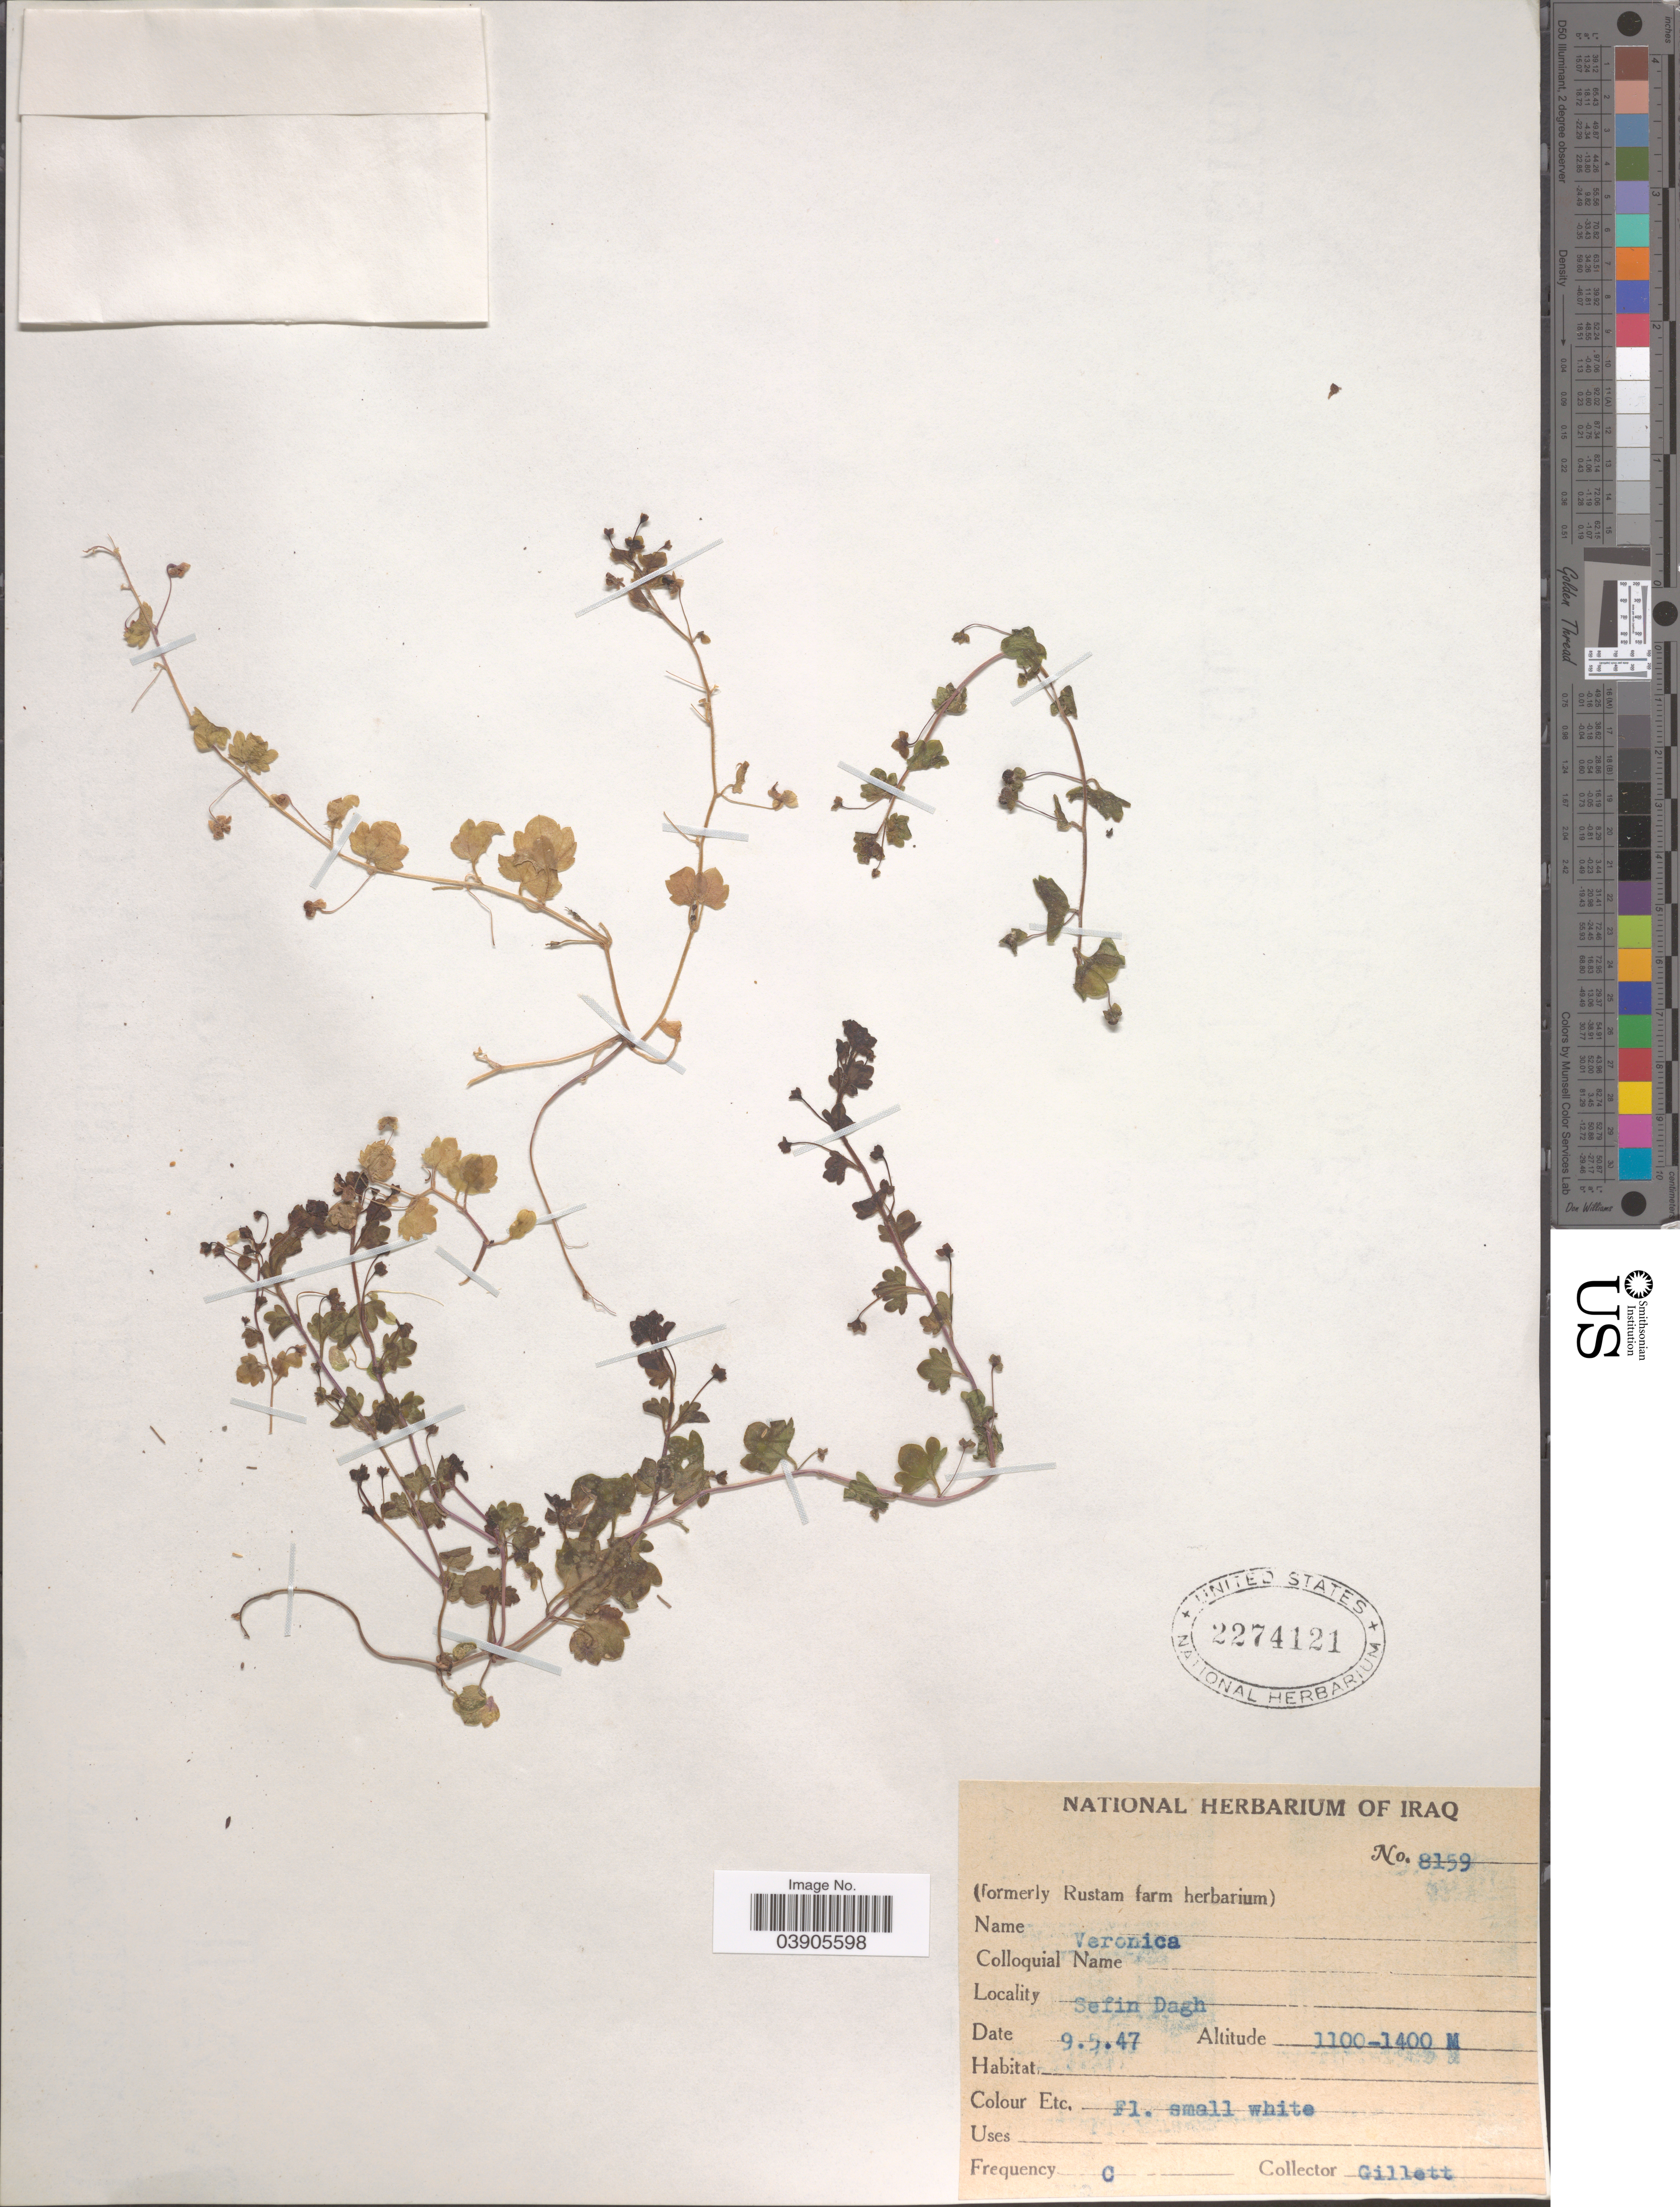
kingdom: Plantae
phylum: Tracheophyta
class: Magnoliopsida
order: Lamiales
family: Plantaginaceae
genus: Veronica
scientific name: Veronica sp.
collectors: Gillett, --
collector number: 8159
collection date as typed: Transcribed d/m/y: 9/5/47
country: Iraq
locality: Sefin Dagh.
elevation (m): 1100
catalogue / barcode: US 2274121